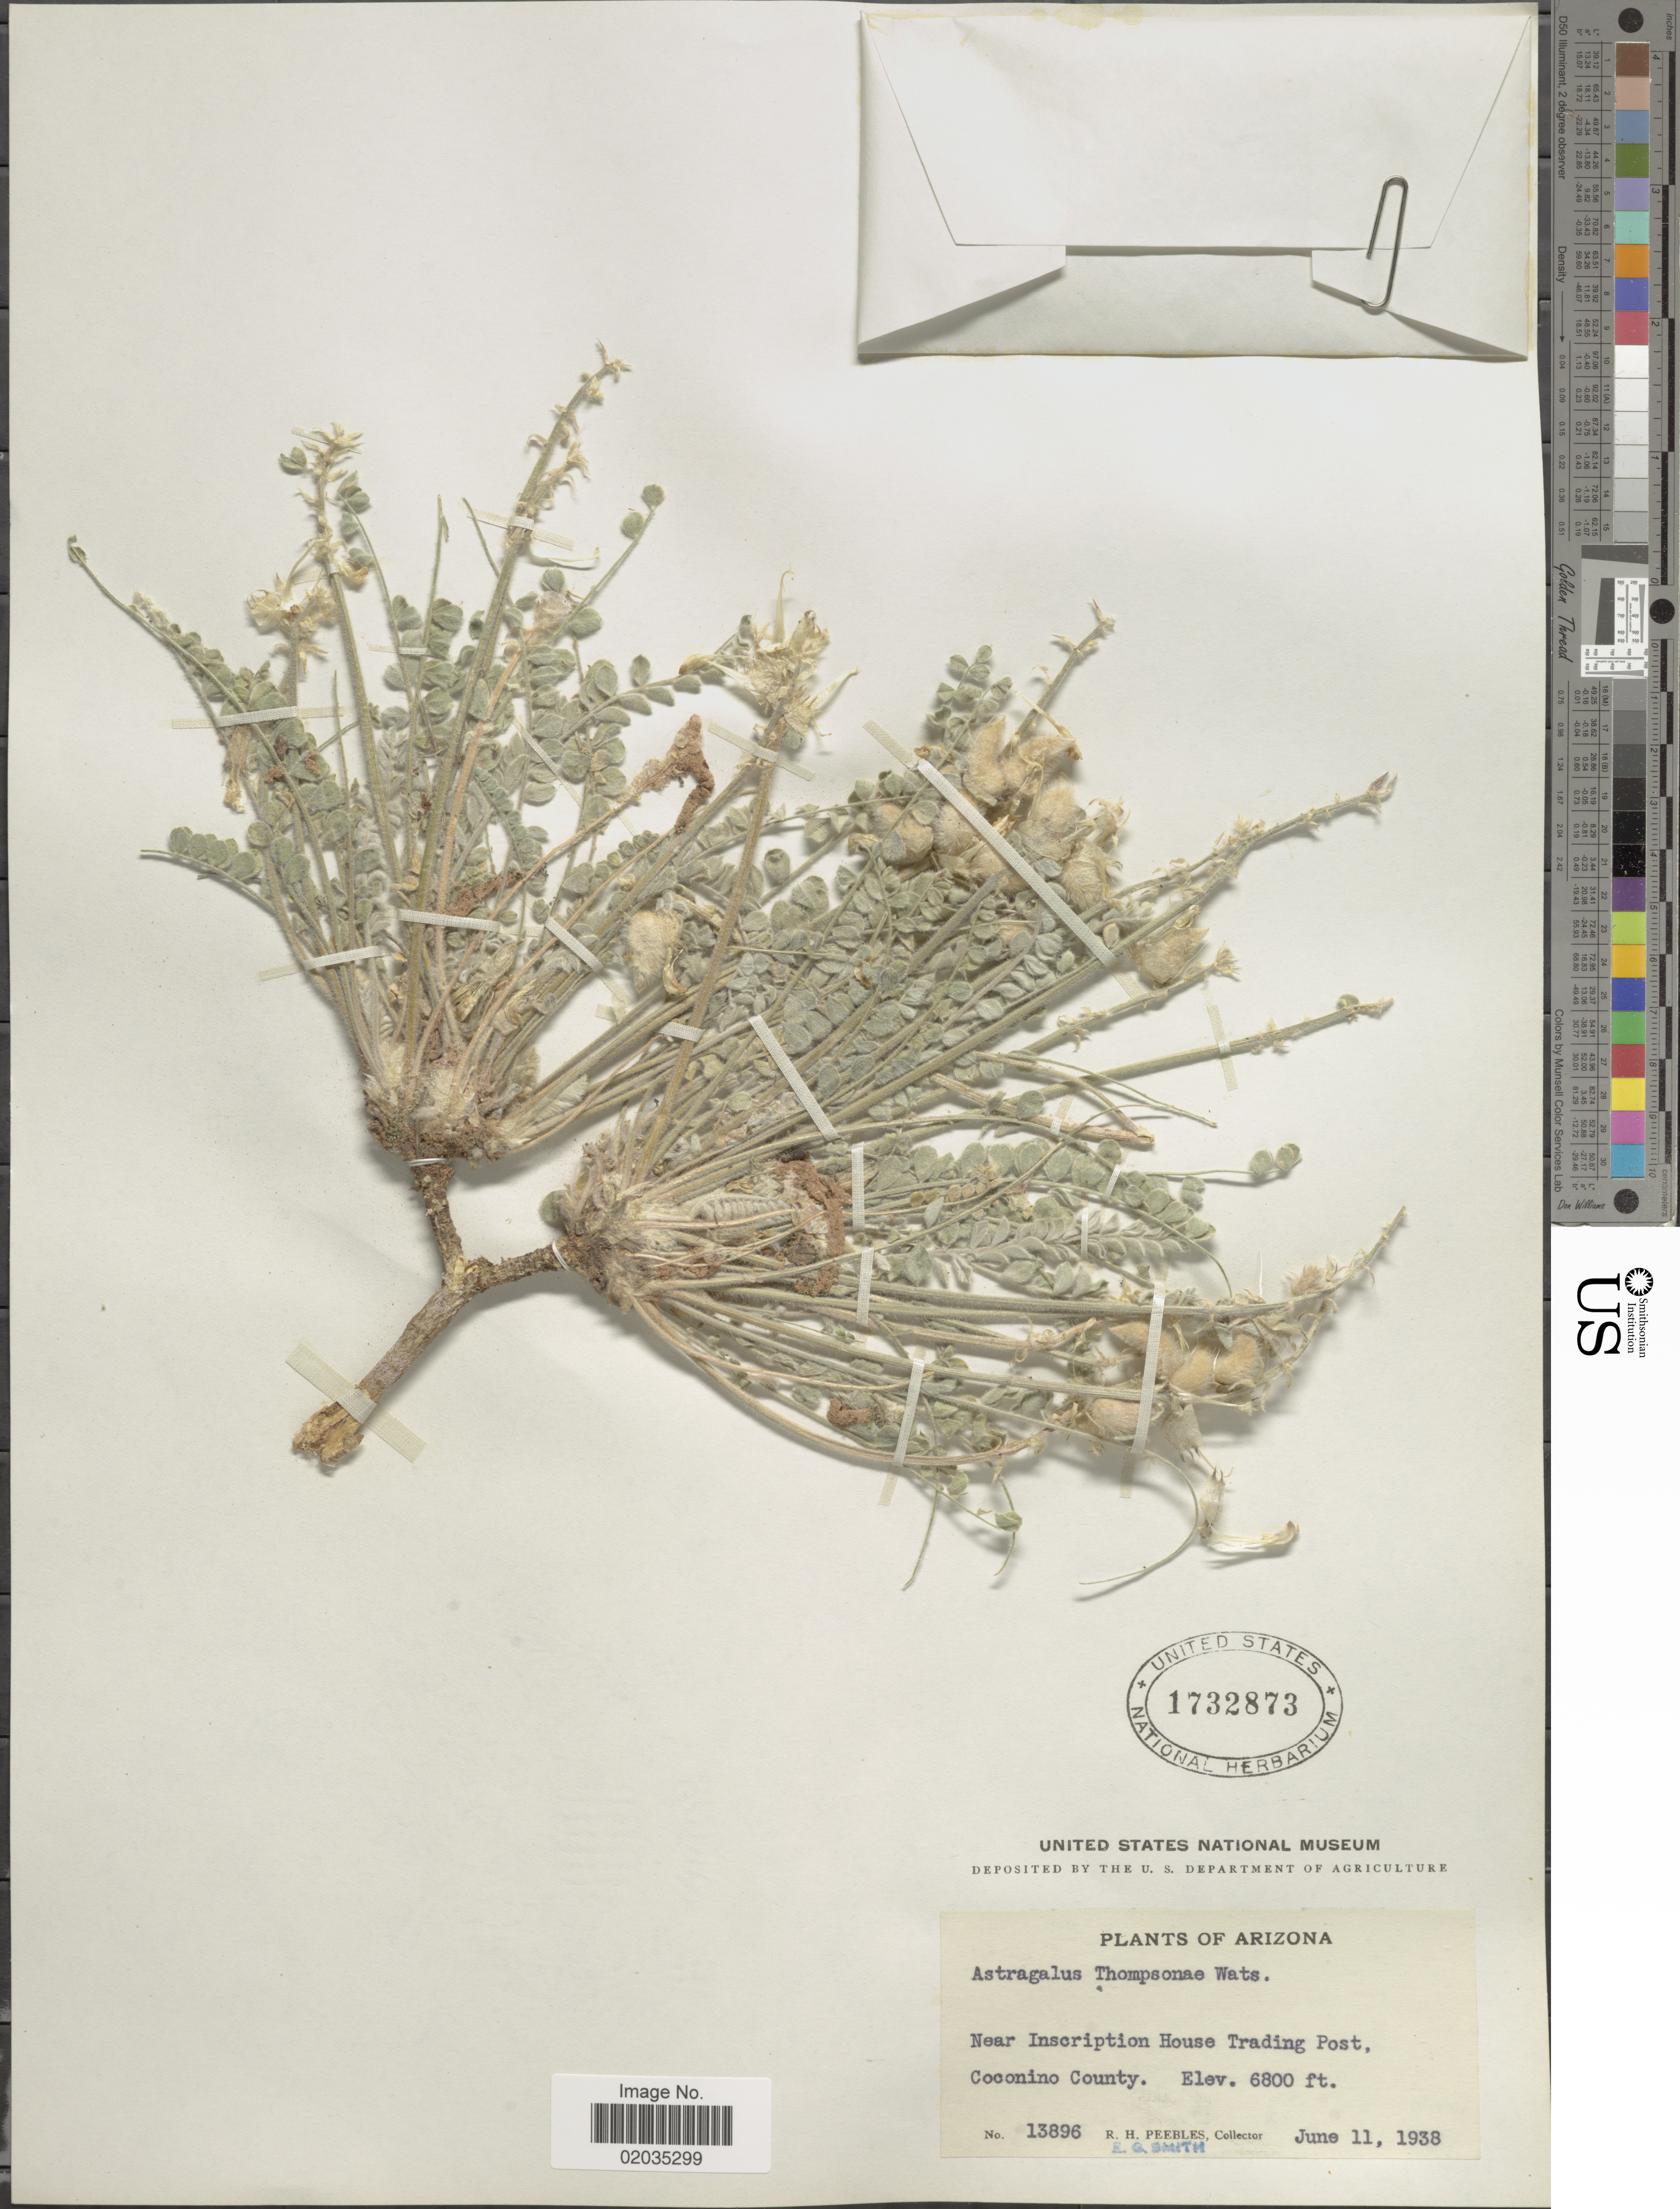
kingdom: Plantae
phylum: Tracheophyta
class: Magnoliopsida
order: Fabales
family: Fabaceae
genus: Astragalus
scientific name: Astragalus thompsonae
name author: S. Watson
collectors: R. H. Peebles & E. G. Smith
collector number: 13896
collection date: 1938-06-11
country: United States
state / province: Arizona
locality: Near Inscription House Trading Post, Coconino County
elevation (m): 2073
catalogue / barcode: US 1732873